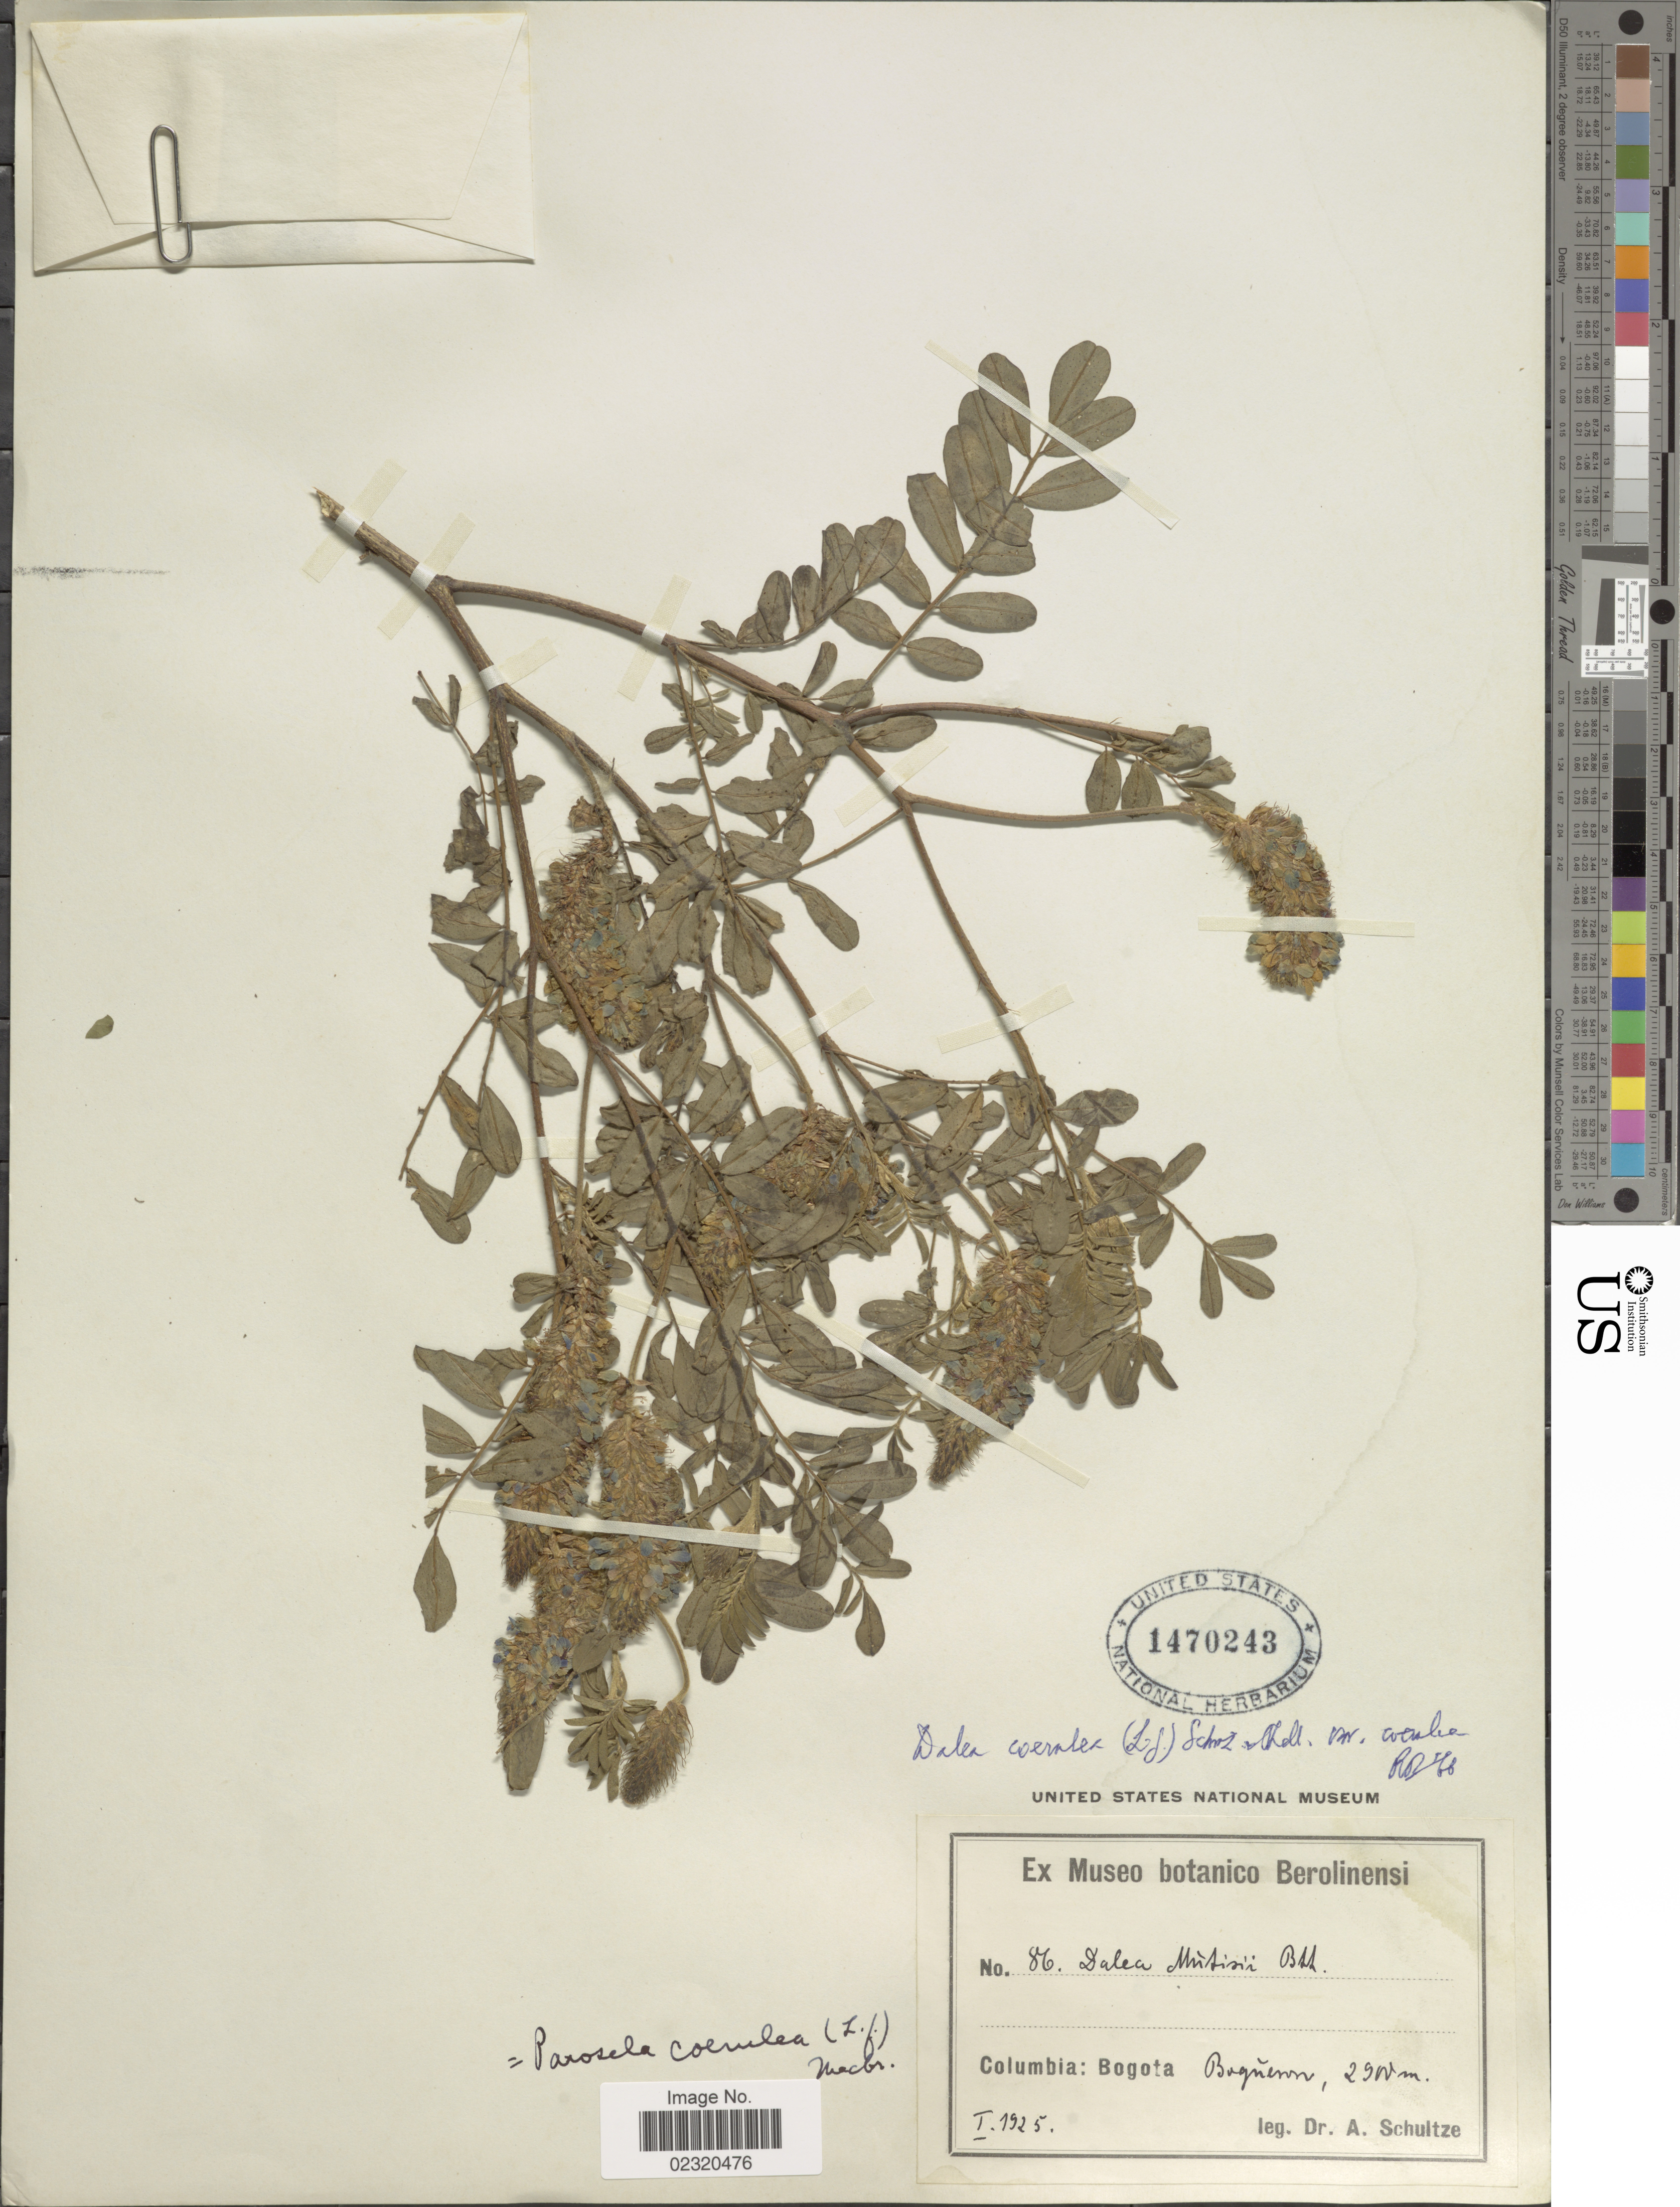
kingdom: Plantae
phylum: Tracheophyta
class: Magnoliopsida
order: Fabales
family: Fabaceae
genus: Dalea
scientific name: Dalea coerulea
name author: (L. f.) Schinz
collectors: A. Schultze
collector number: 86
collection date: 1925-01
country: Colombia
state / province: Bogota D.C.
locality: Bogota, Boqueron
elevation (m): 2900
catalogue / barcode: US 1470243